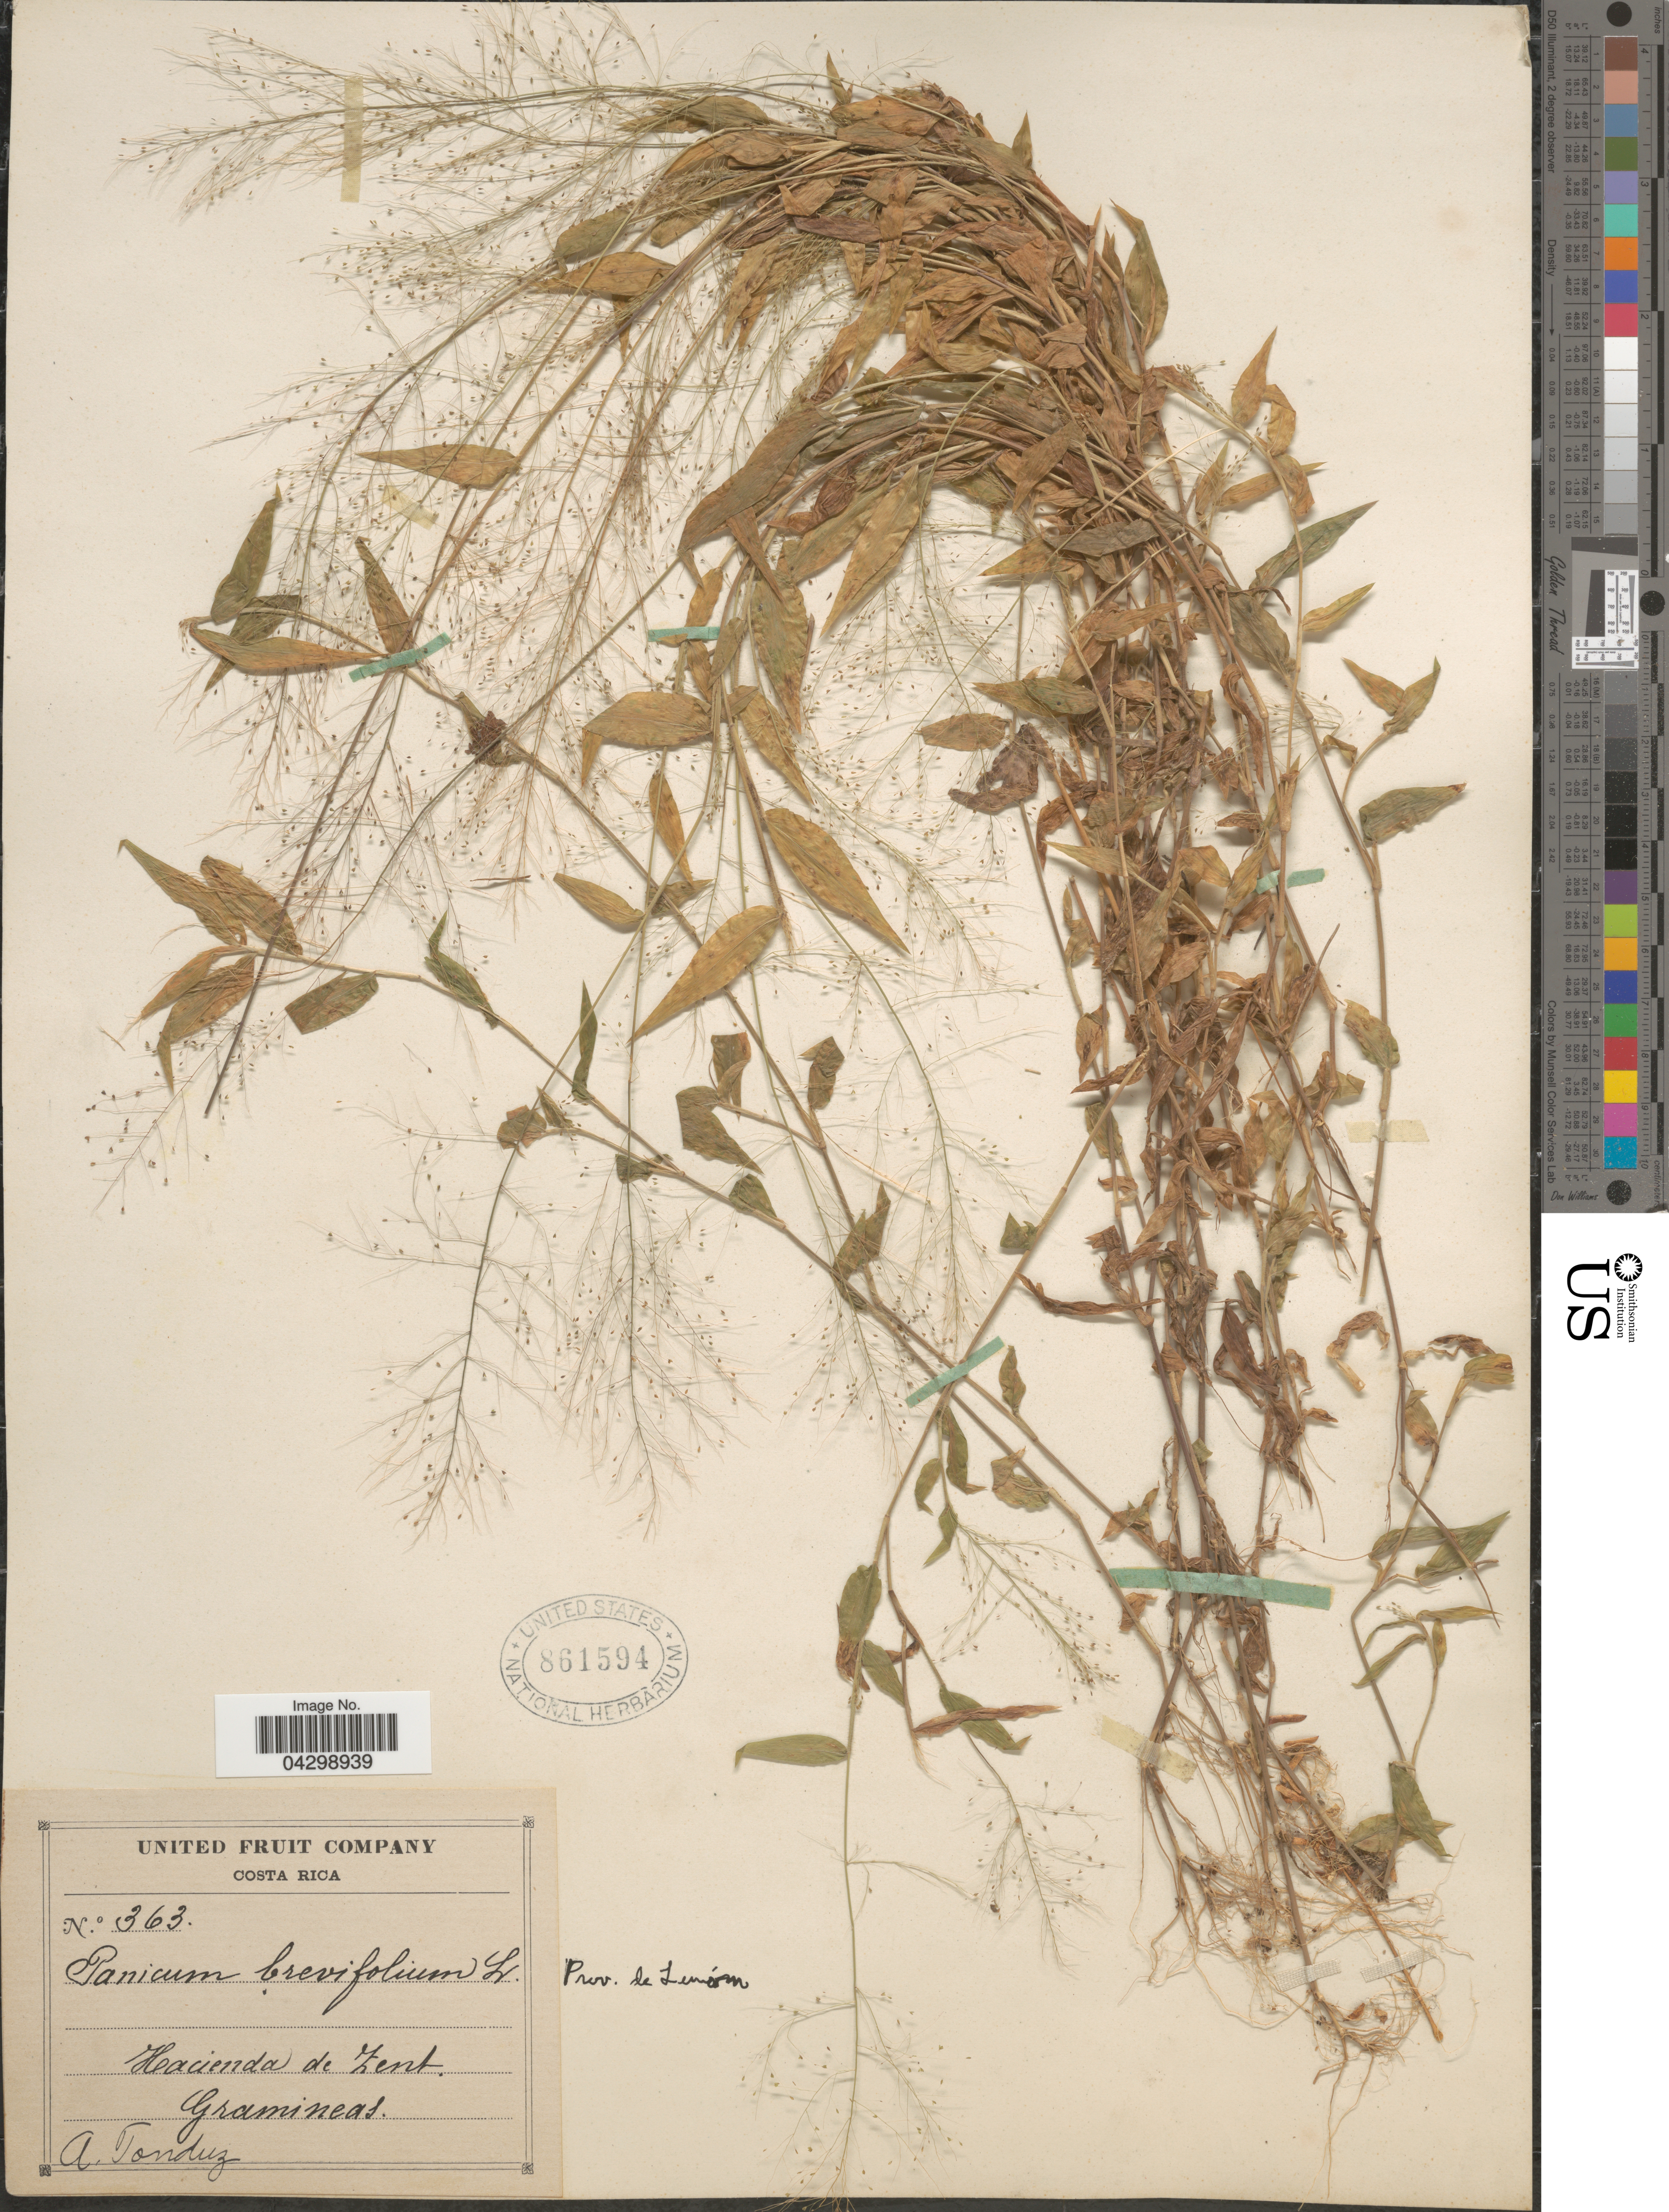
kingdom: Plantae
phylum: Tracheophyta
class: Liliopsida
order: Poales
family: Poaceae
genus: Panicum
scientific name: Panicum trichoides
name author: Sw.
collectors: A. Tonduz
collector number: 363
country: Costa Rica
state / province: Limón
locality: United Fruit Company. Hacienda de Zent.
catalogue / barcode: US 861594